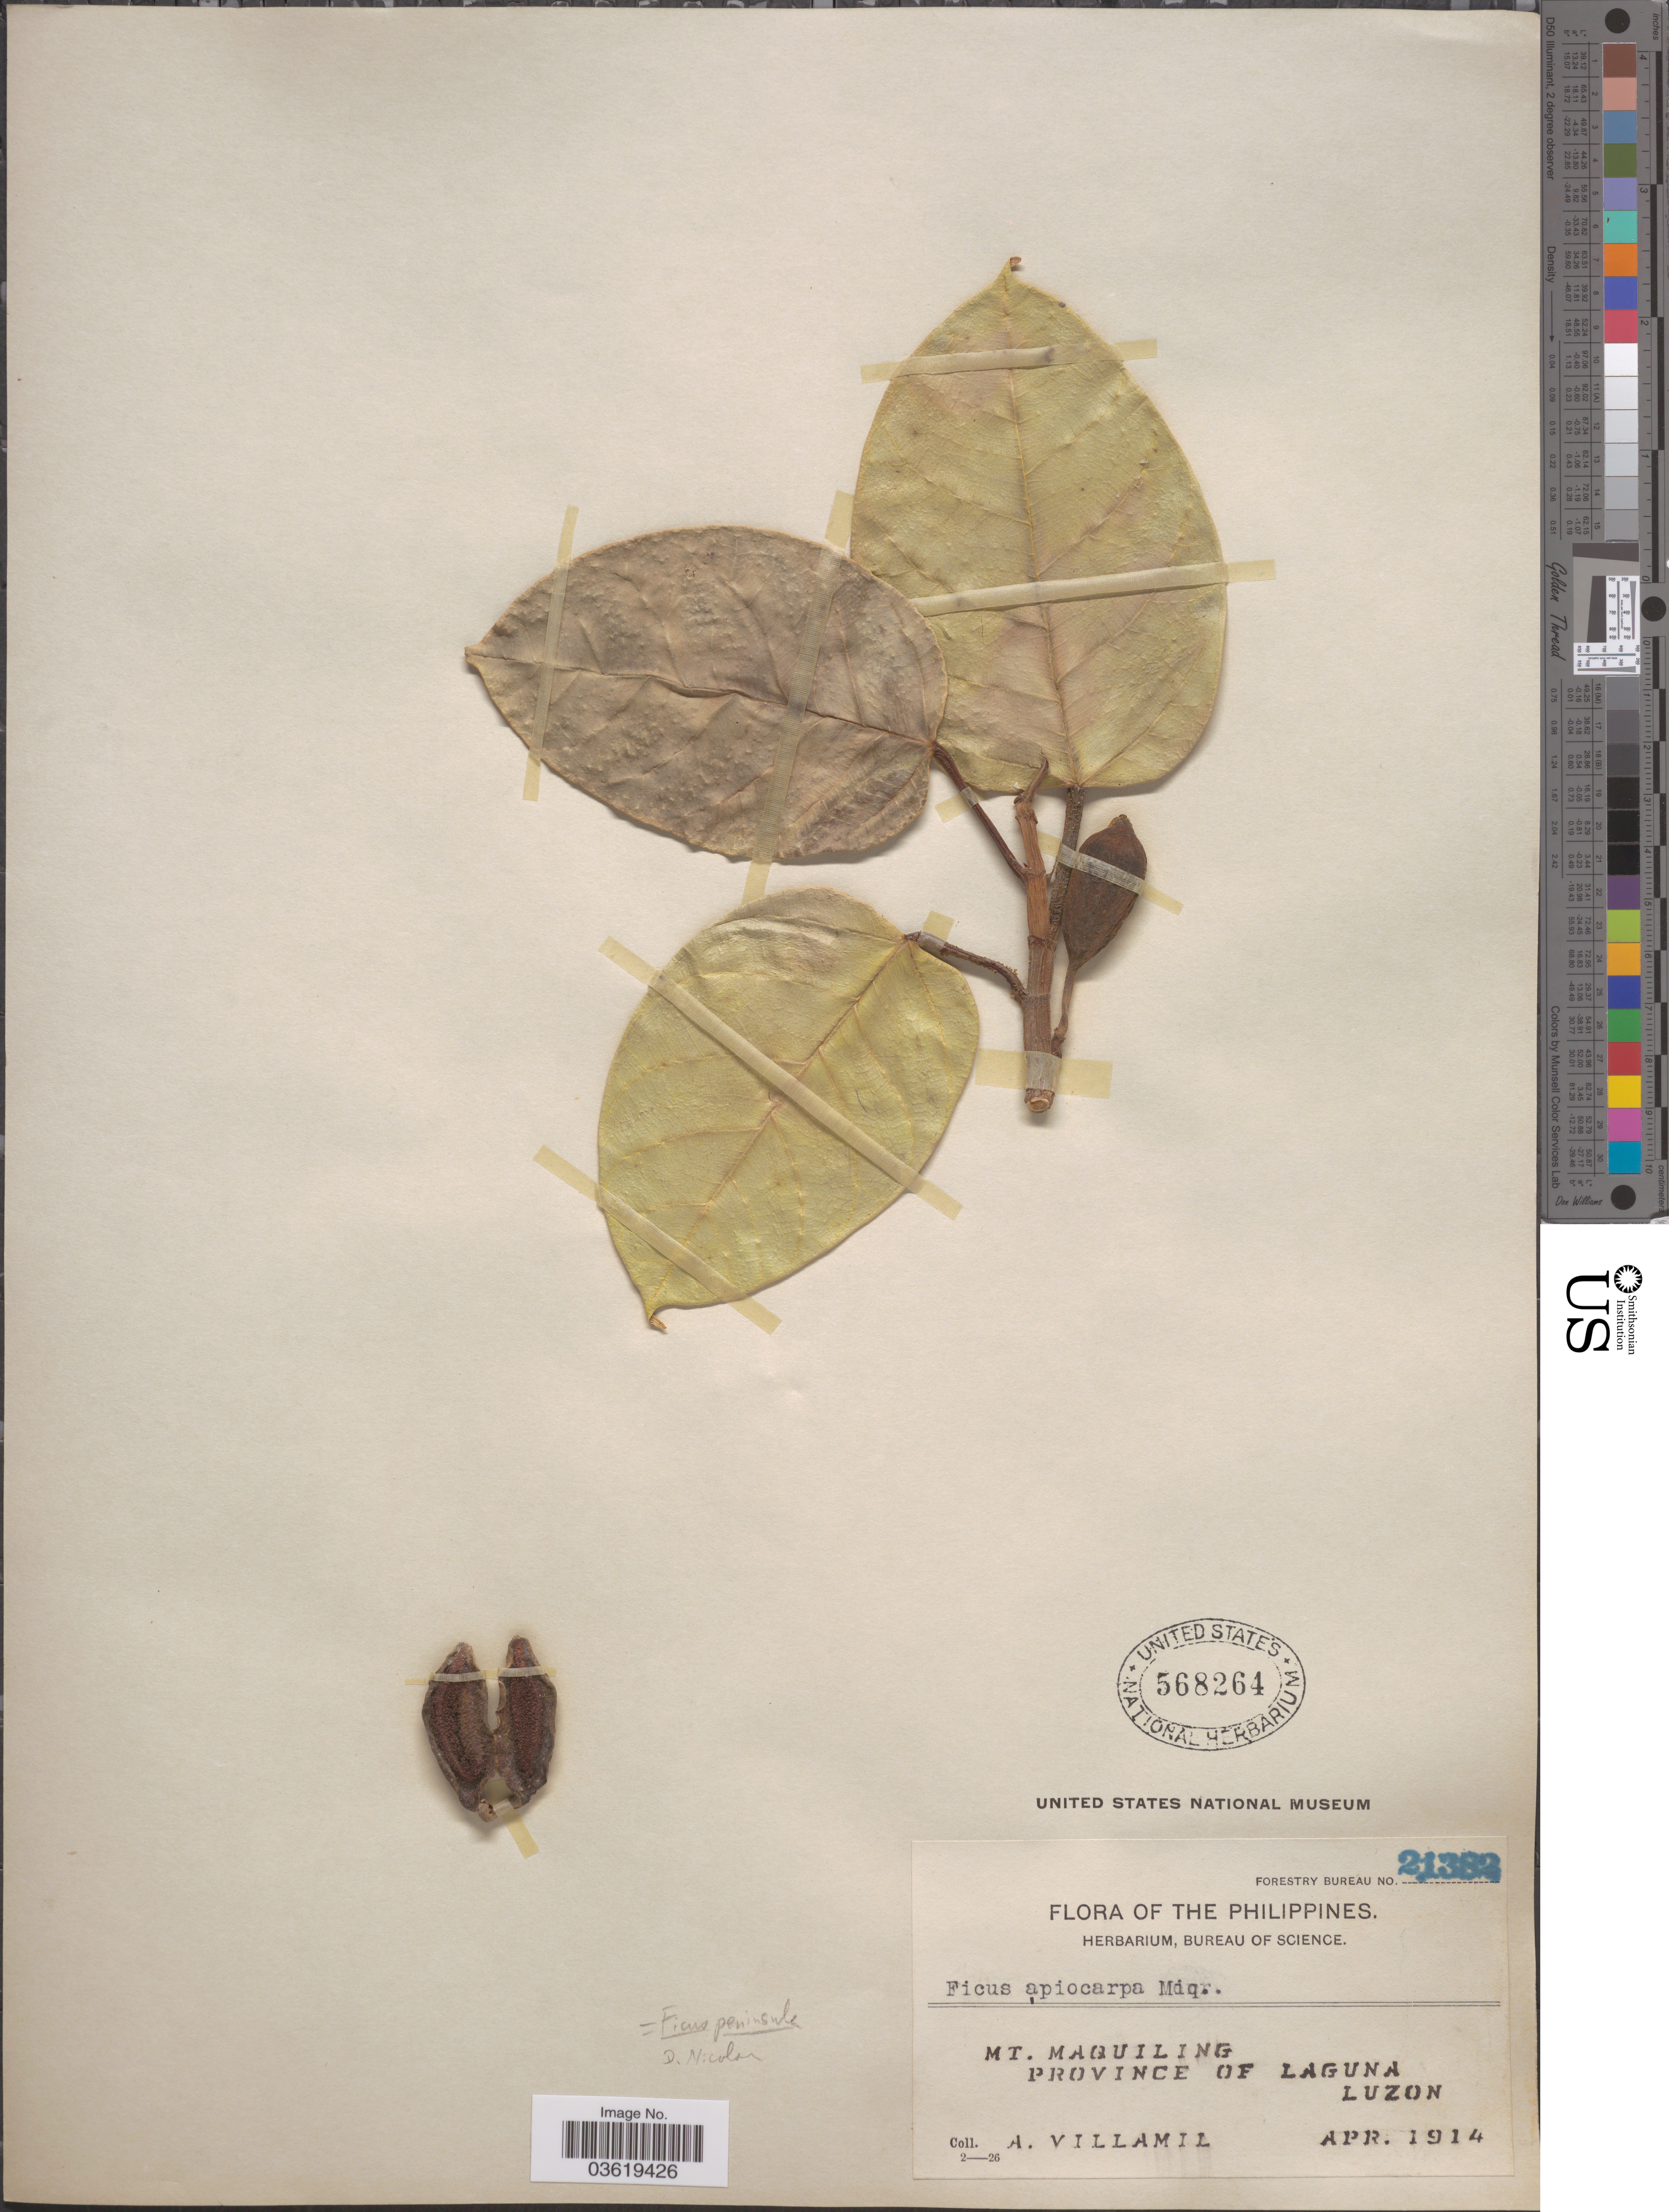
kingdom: Plantae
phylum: Tracheophyta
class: Magnoliopsida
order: Rosales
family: Moraceae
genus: Ficus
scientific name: Ficus peninsula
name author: Elmer ex C.C. Berg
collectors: A. Villamil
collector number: Forestry Bureau 21382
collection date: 1914-04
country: Philippines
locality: Mt. Maquiling. Province of Laguna. Luzon.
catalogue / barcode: US 568264